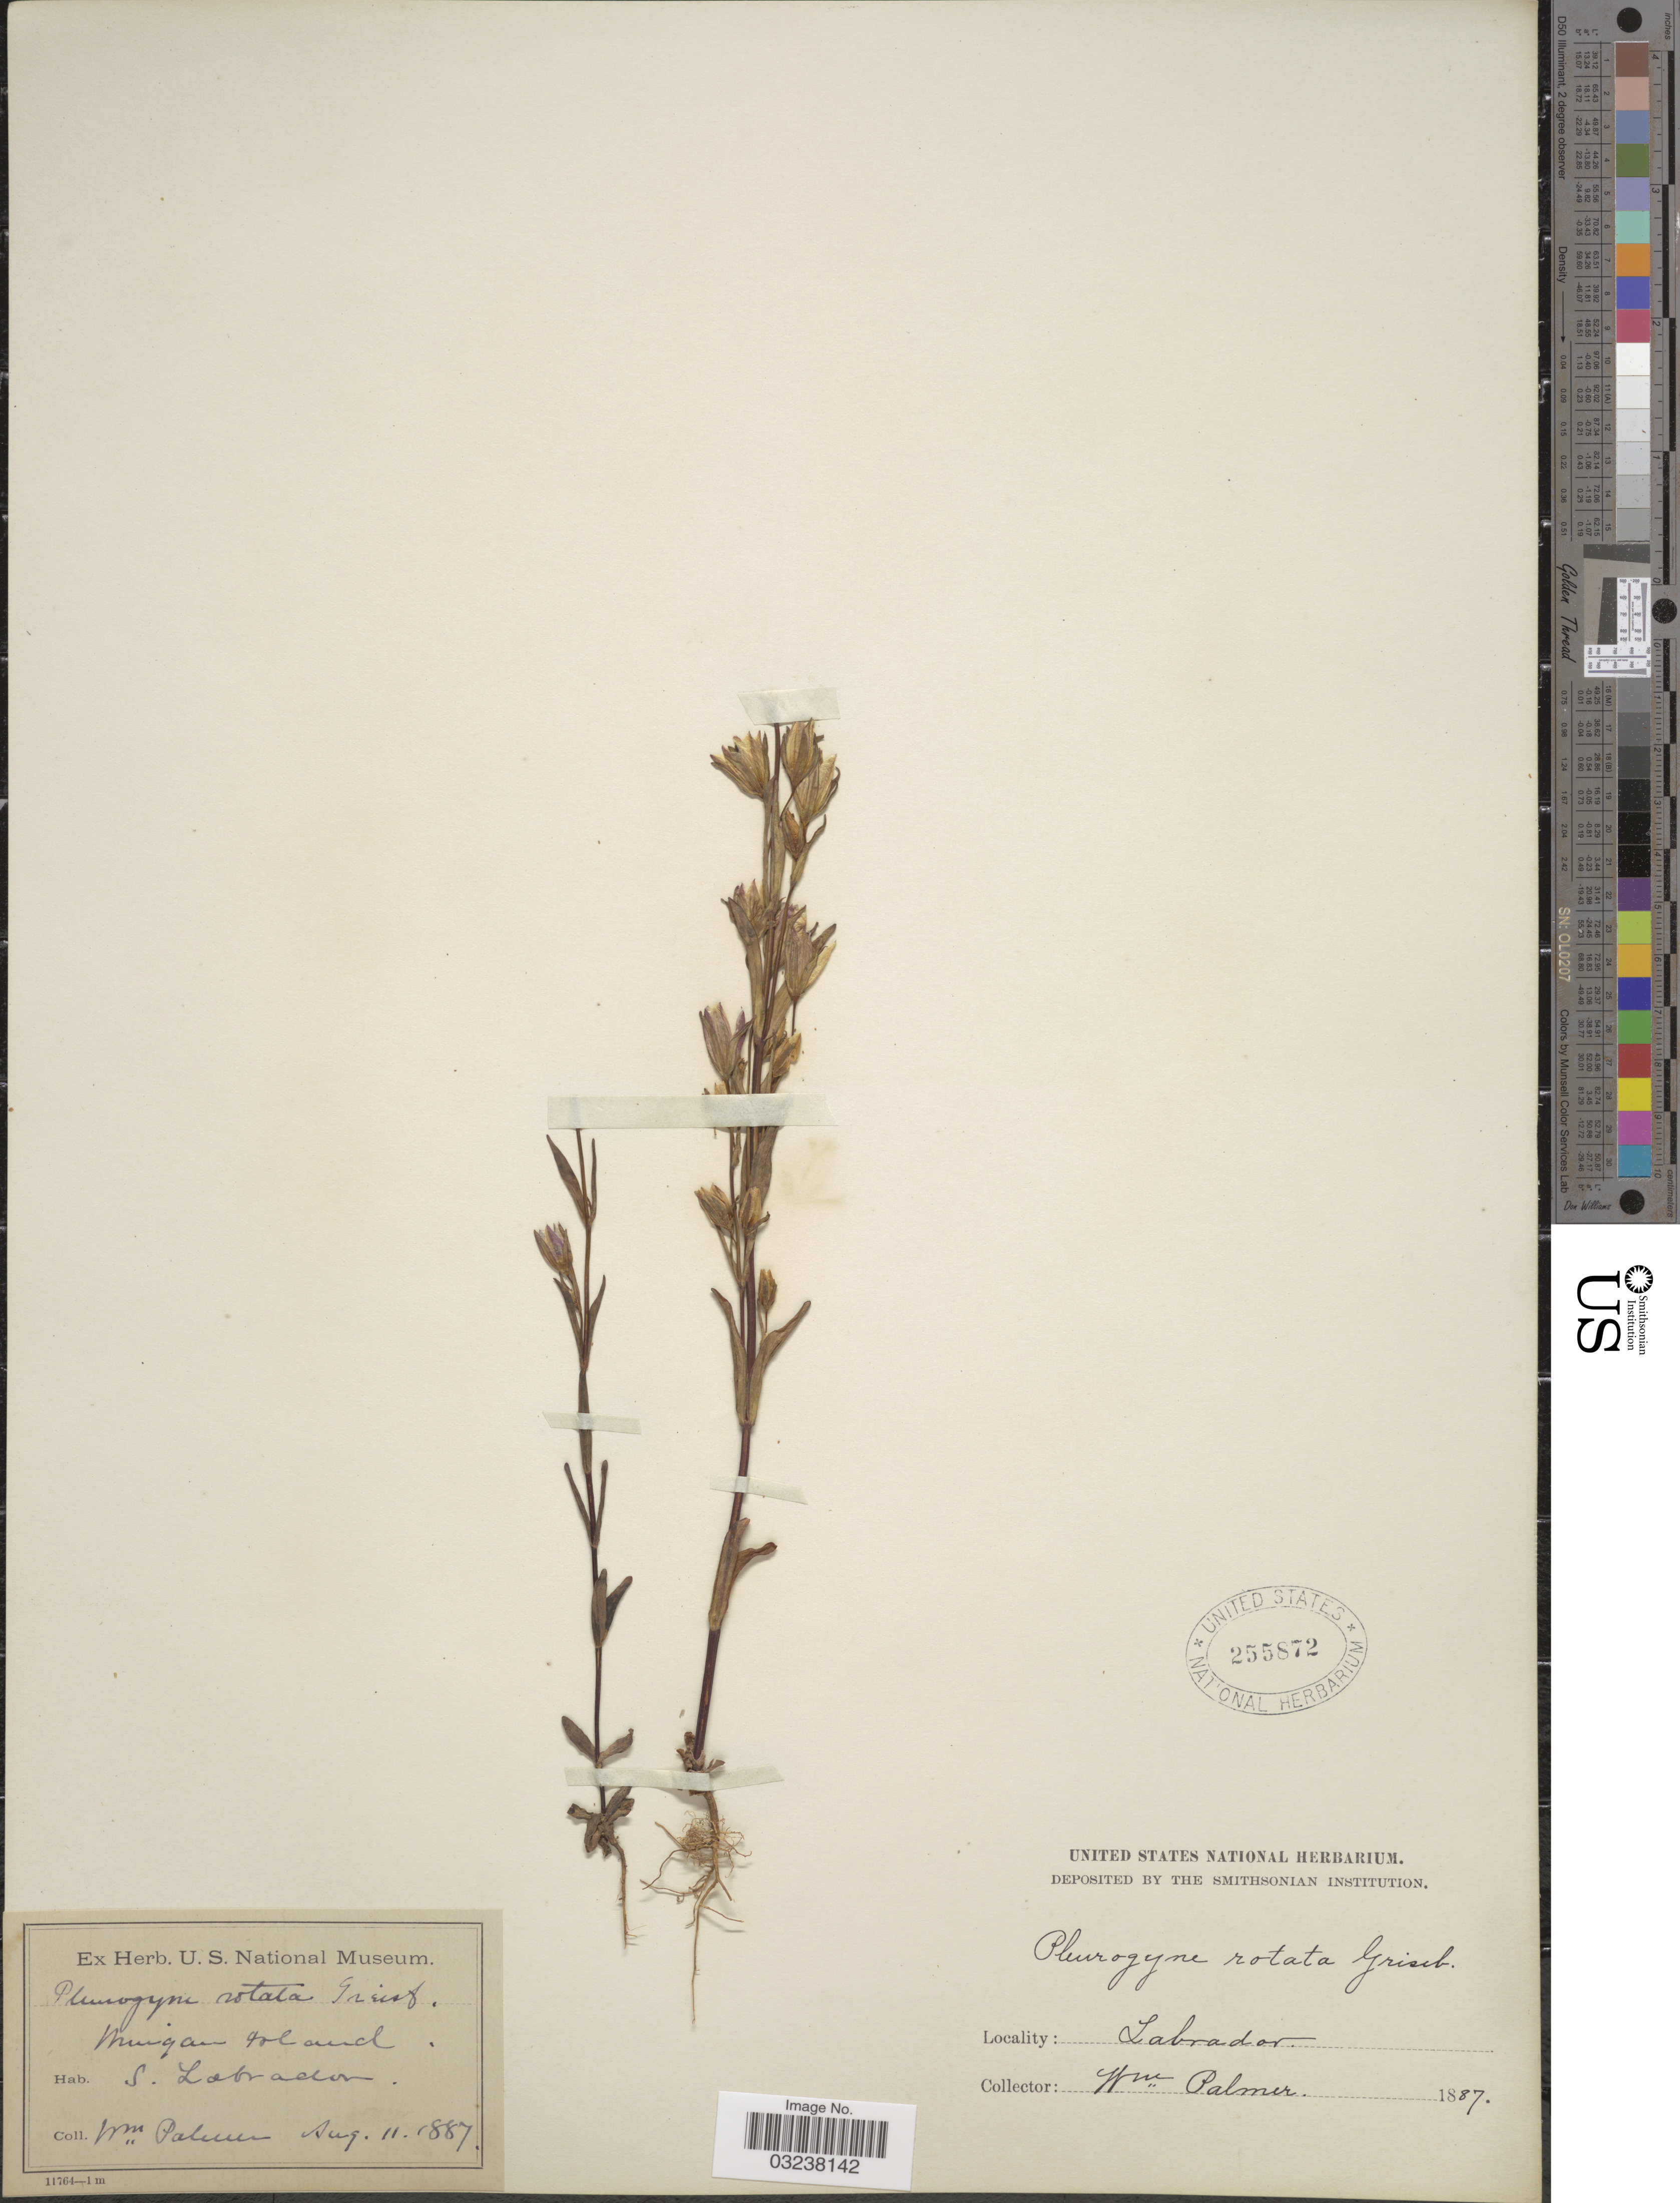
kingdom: Plantae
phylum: Tracheophyta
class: Magnoliopsida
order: Gentianales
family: Gentianaceae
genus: Lomatogonium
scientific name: Lomatogonium rotatum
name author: (L.) Fr.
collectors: W. Palmer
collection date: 1887-08-11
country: Canada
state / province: Newfoundland and Labrador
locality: Mingan Island. S. Labrador.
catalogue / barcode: US 255872